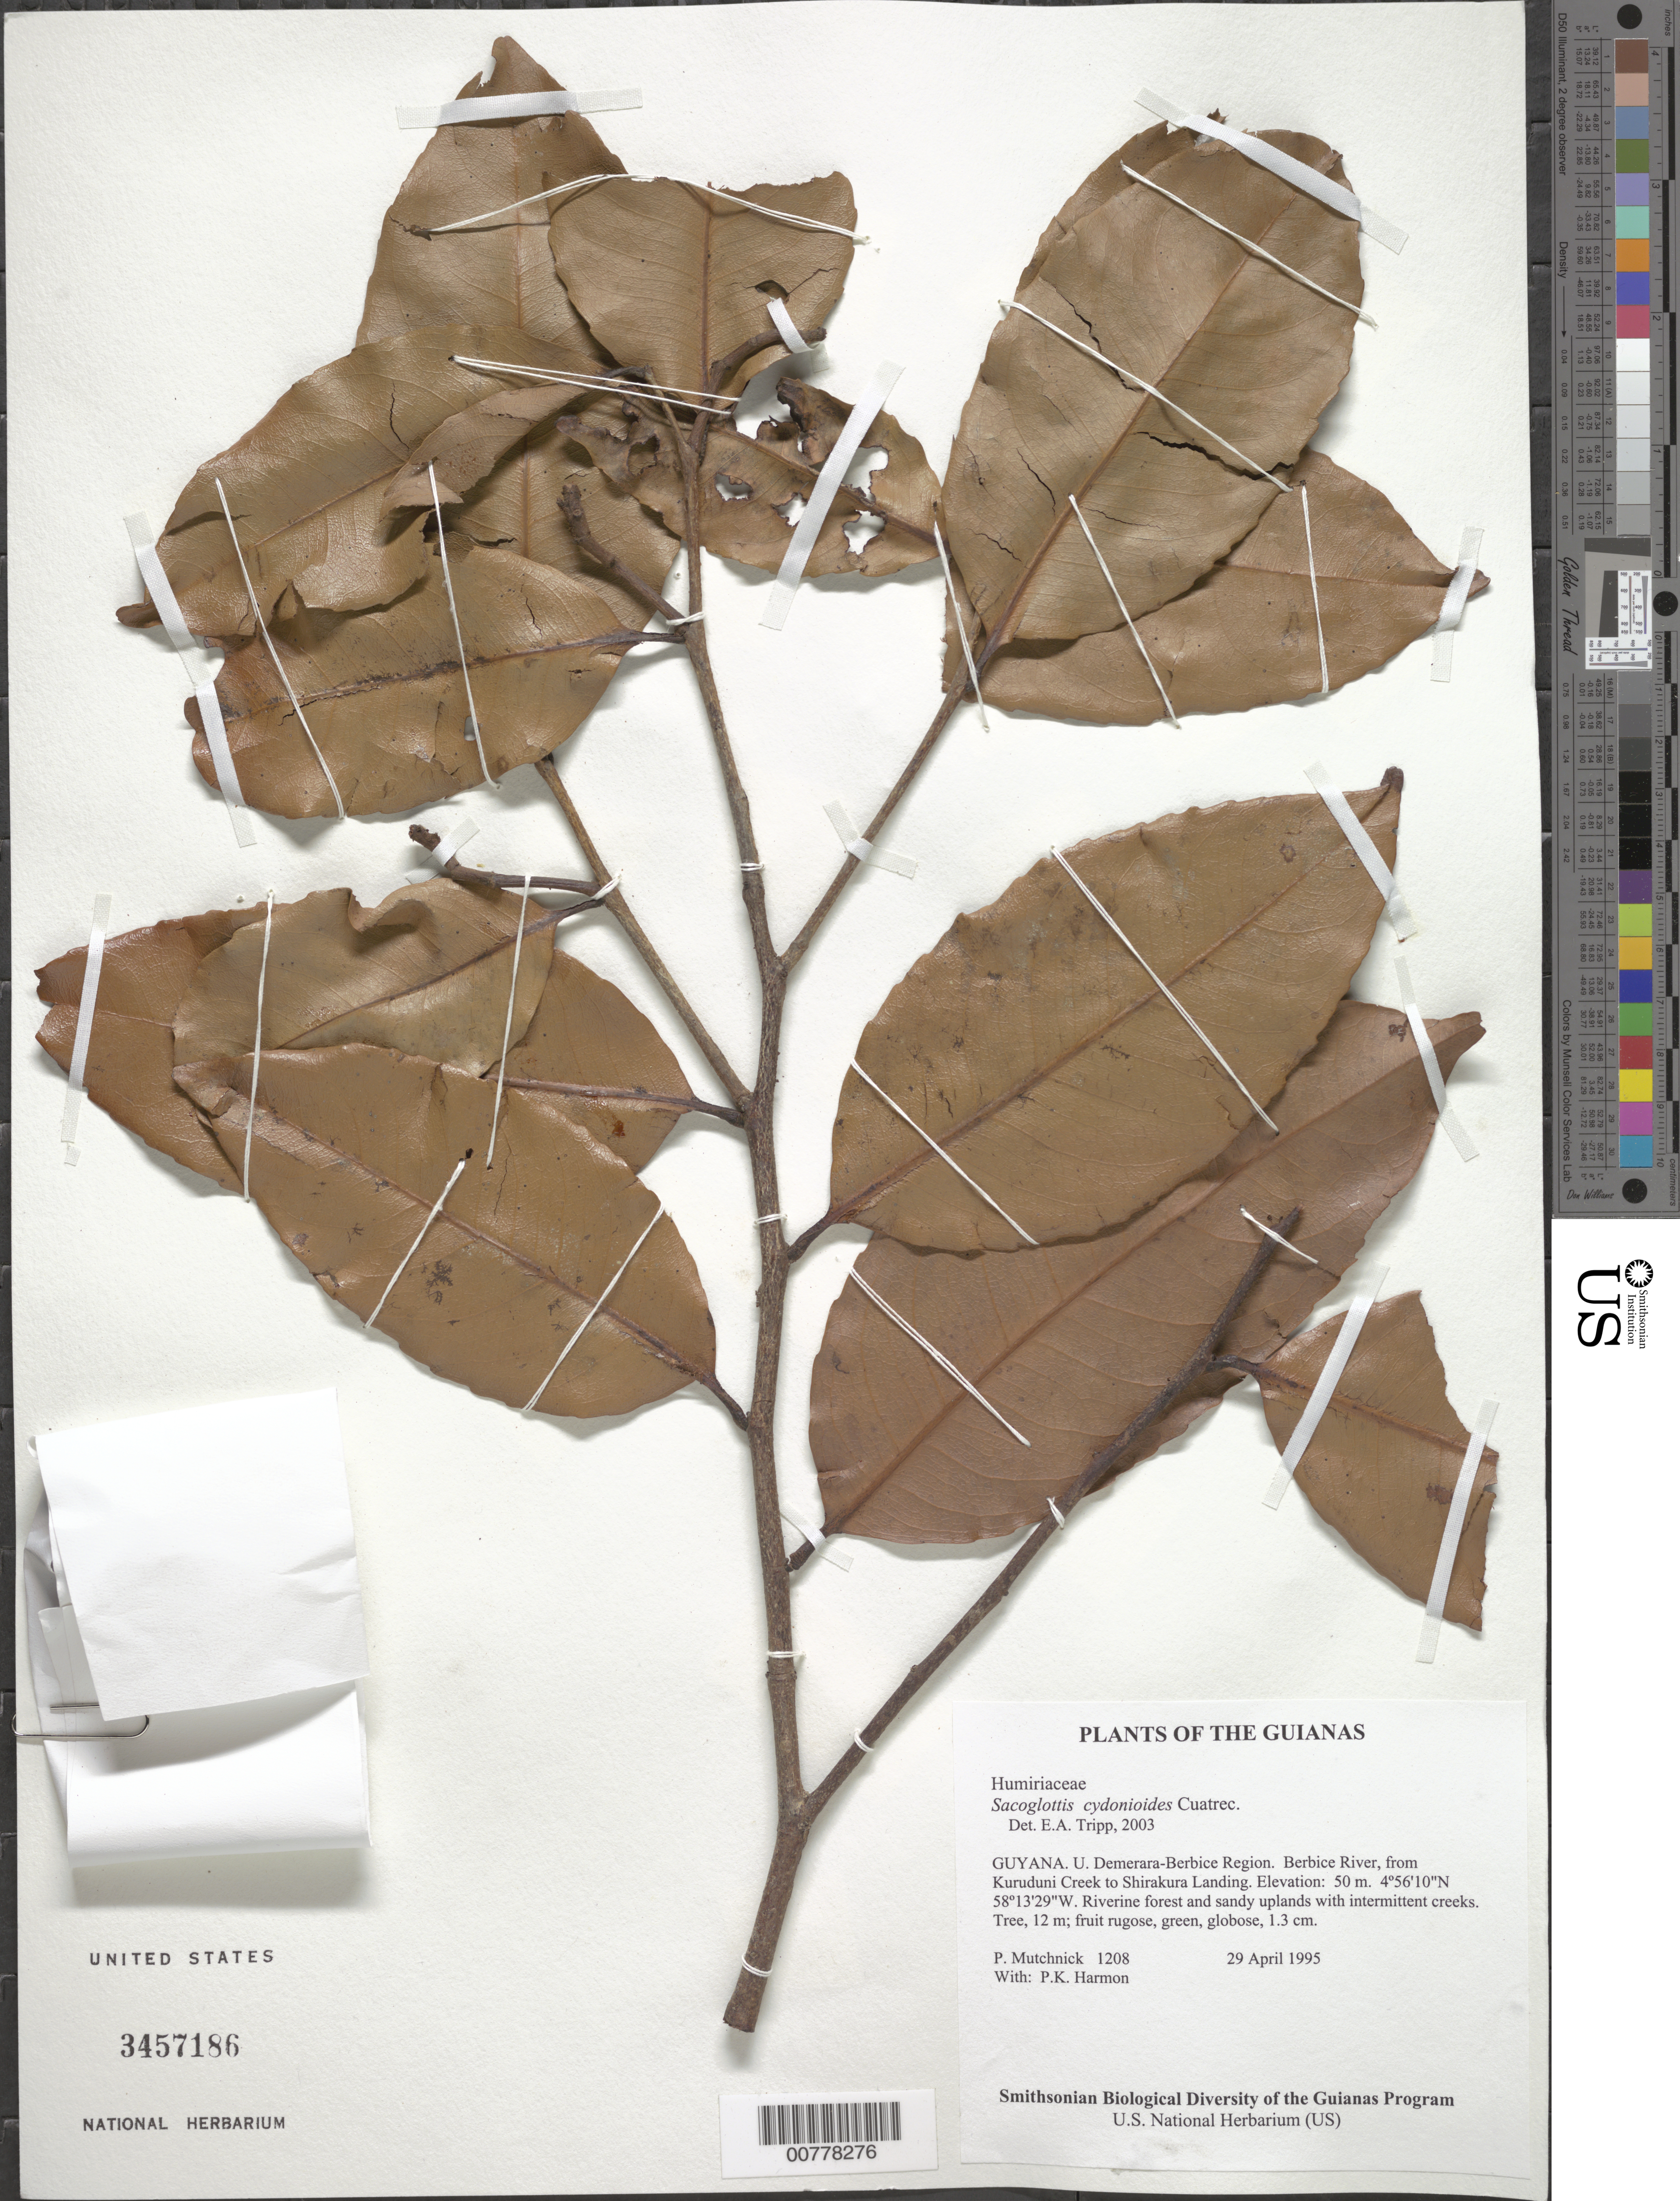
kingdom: Plantae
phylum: Tracheophyta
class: Magnoliopsida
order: Malpighiales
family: Humiriaceae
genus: Sacoglottis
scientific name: Sacoglottis cydonioides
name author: Cuatrec.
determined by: Tripp, Erin A.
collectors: P. Mutchnick & P. Harmon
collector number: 1208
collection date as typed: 29 April 1995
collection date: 1995-04-29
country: Guyana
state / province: U. Demerara-Berbice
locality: Berbice River, from Kuruduni Creek to Shirakura Landing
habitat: Riverine forest and sandy uplands with intermittent creeks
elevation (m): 50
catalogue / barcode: US 3457186